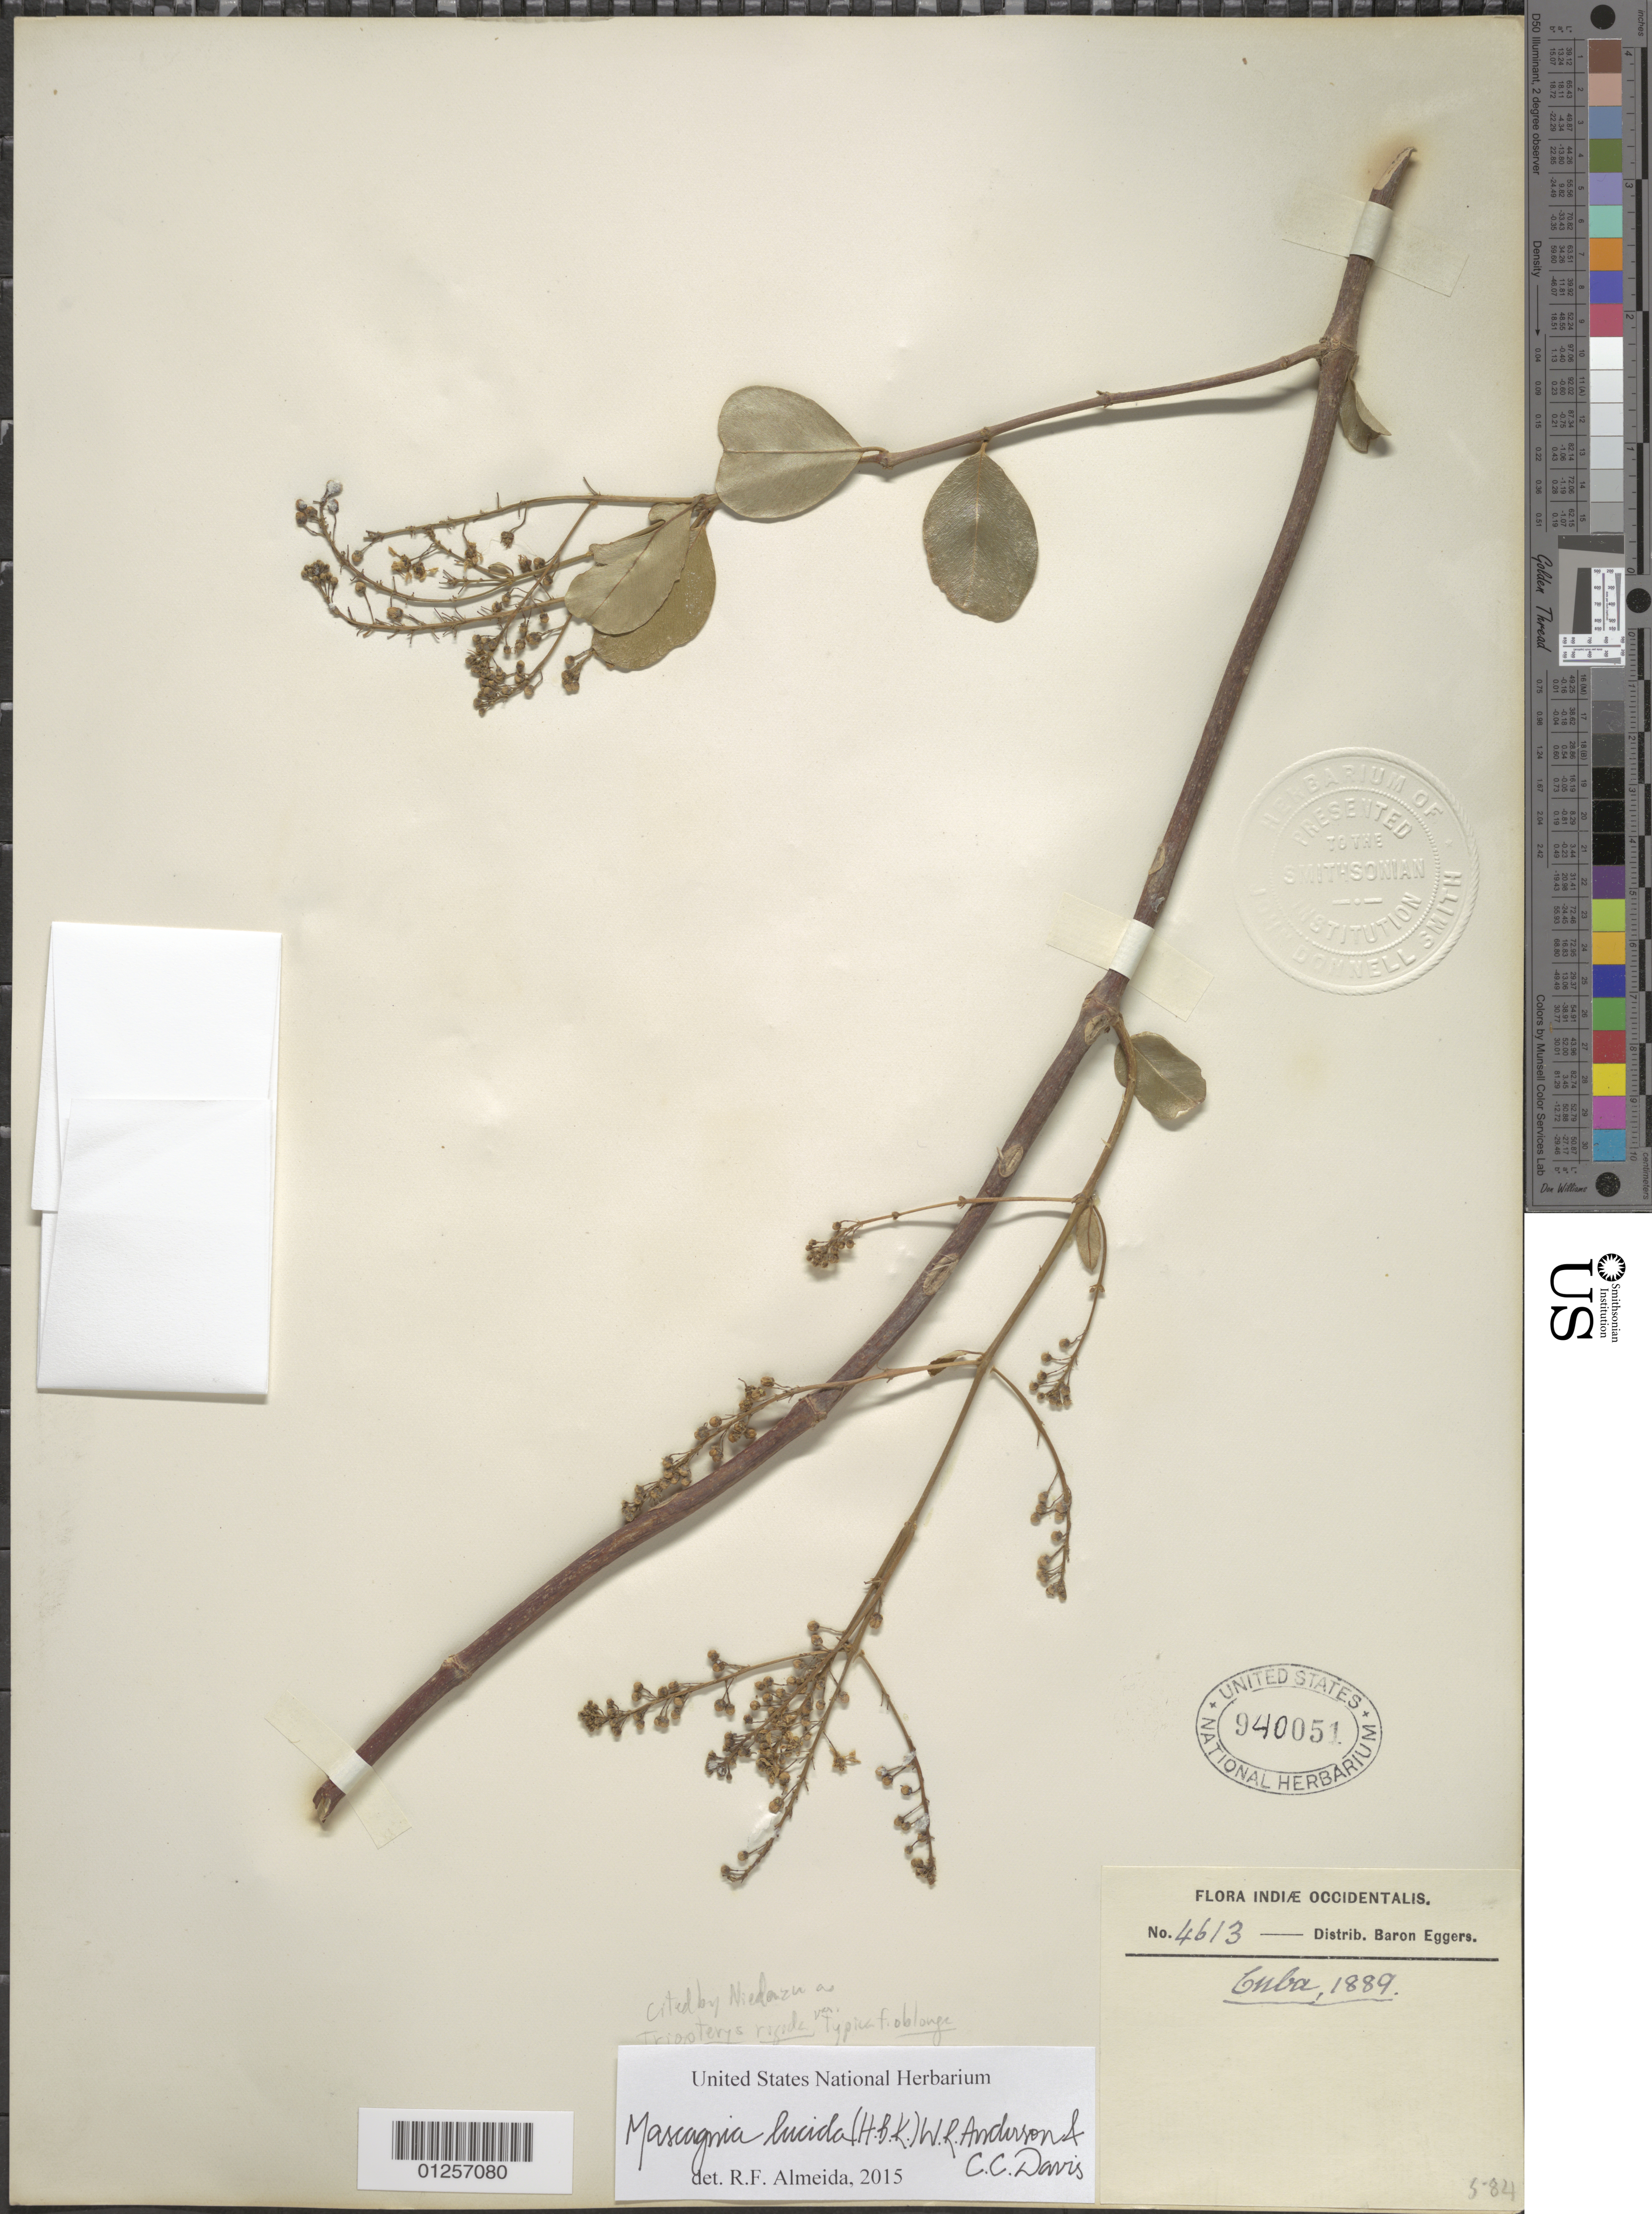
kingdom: Plantae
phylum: Tracheophyta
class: Magnoliopsida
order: Malpighiales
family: Malpighiaceae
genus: Mascagnia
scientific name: Mascagnia lucida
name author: (Kunth) W.R. Anderson & C. Davis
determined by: De Almeida, R. F., (HUEFS), Universidade Estadual de Feira de Santana (BRAZIL)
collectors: H. F. A. von Eggers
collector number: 4613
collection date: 1889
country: Cuba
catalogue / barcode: US 940051